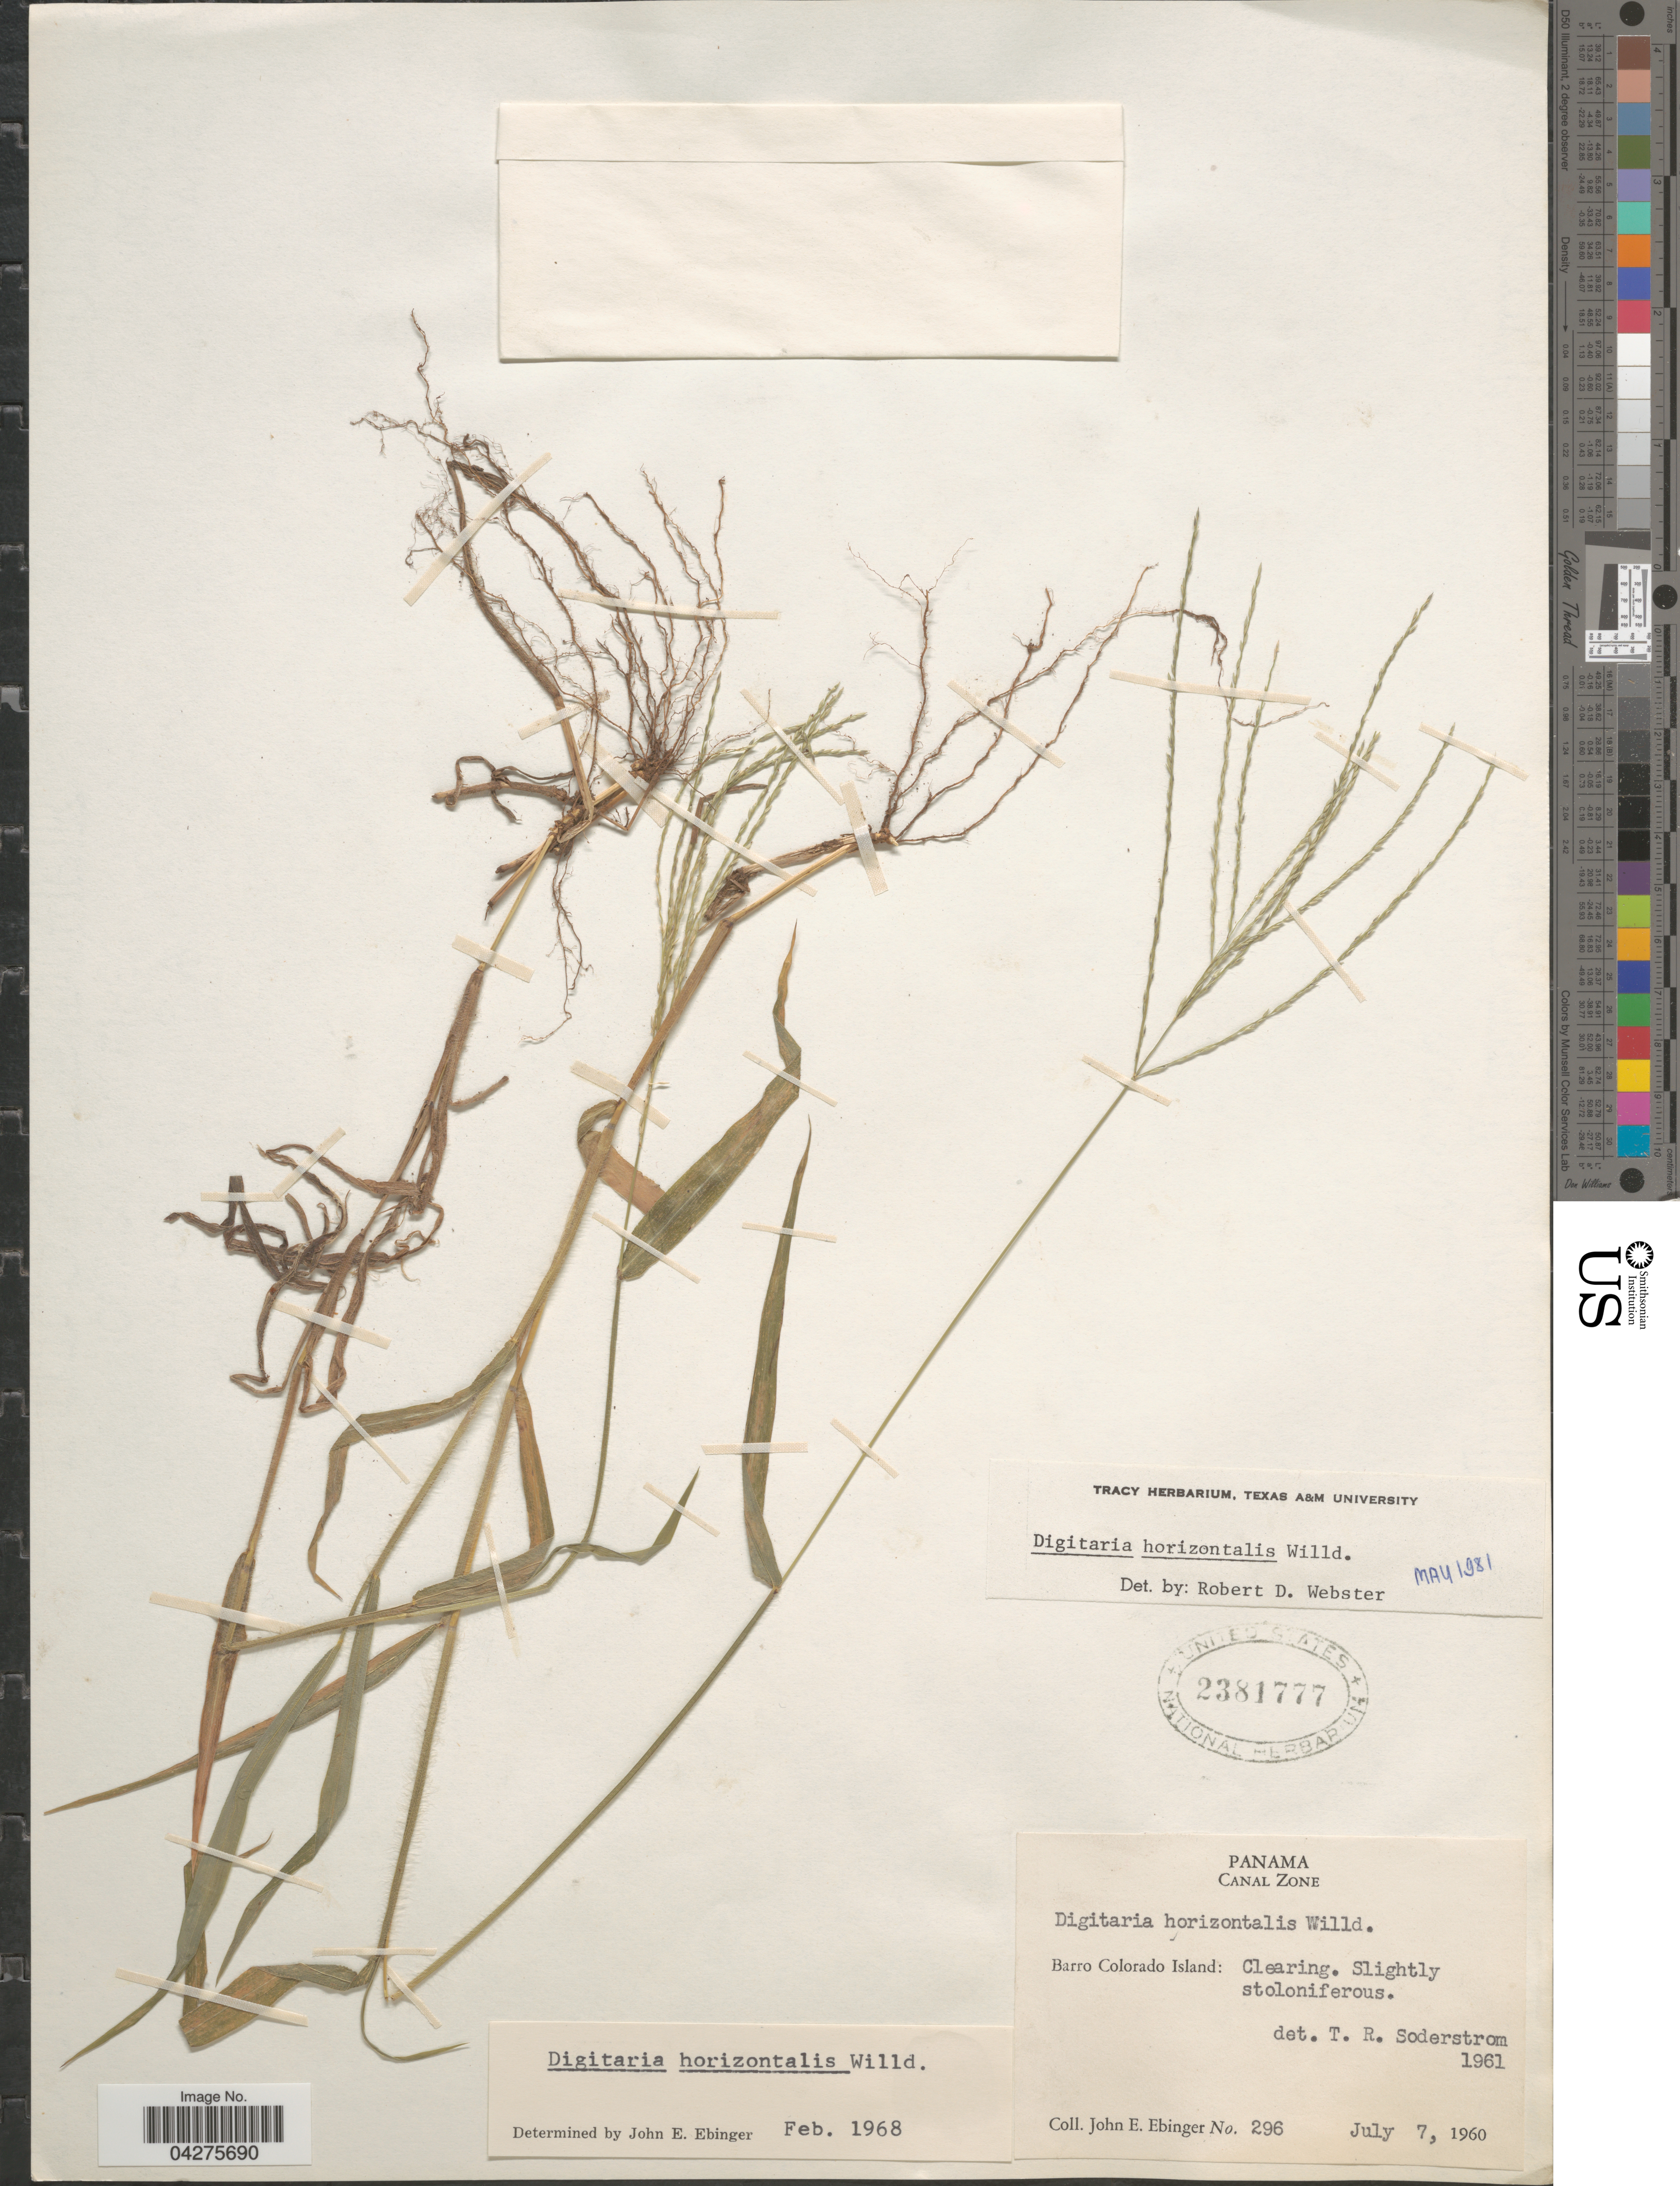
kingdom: Plantae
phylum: Tracheophyta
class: Liliopsida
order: Poales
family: Poaceae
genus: Digitaria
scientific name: Digitaria horizontalis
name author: Willd.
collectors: J. Ebinger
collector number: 296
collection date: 1960-07-07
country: Panama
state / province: Panamá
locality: Canal Zone. Barro Colorado Island: Clearing.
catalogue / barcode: US 2381777